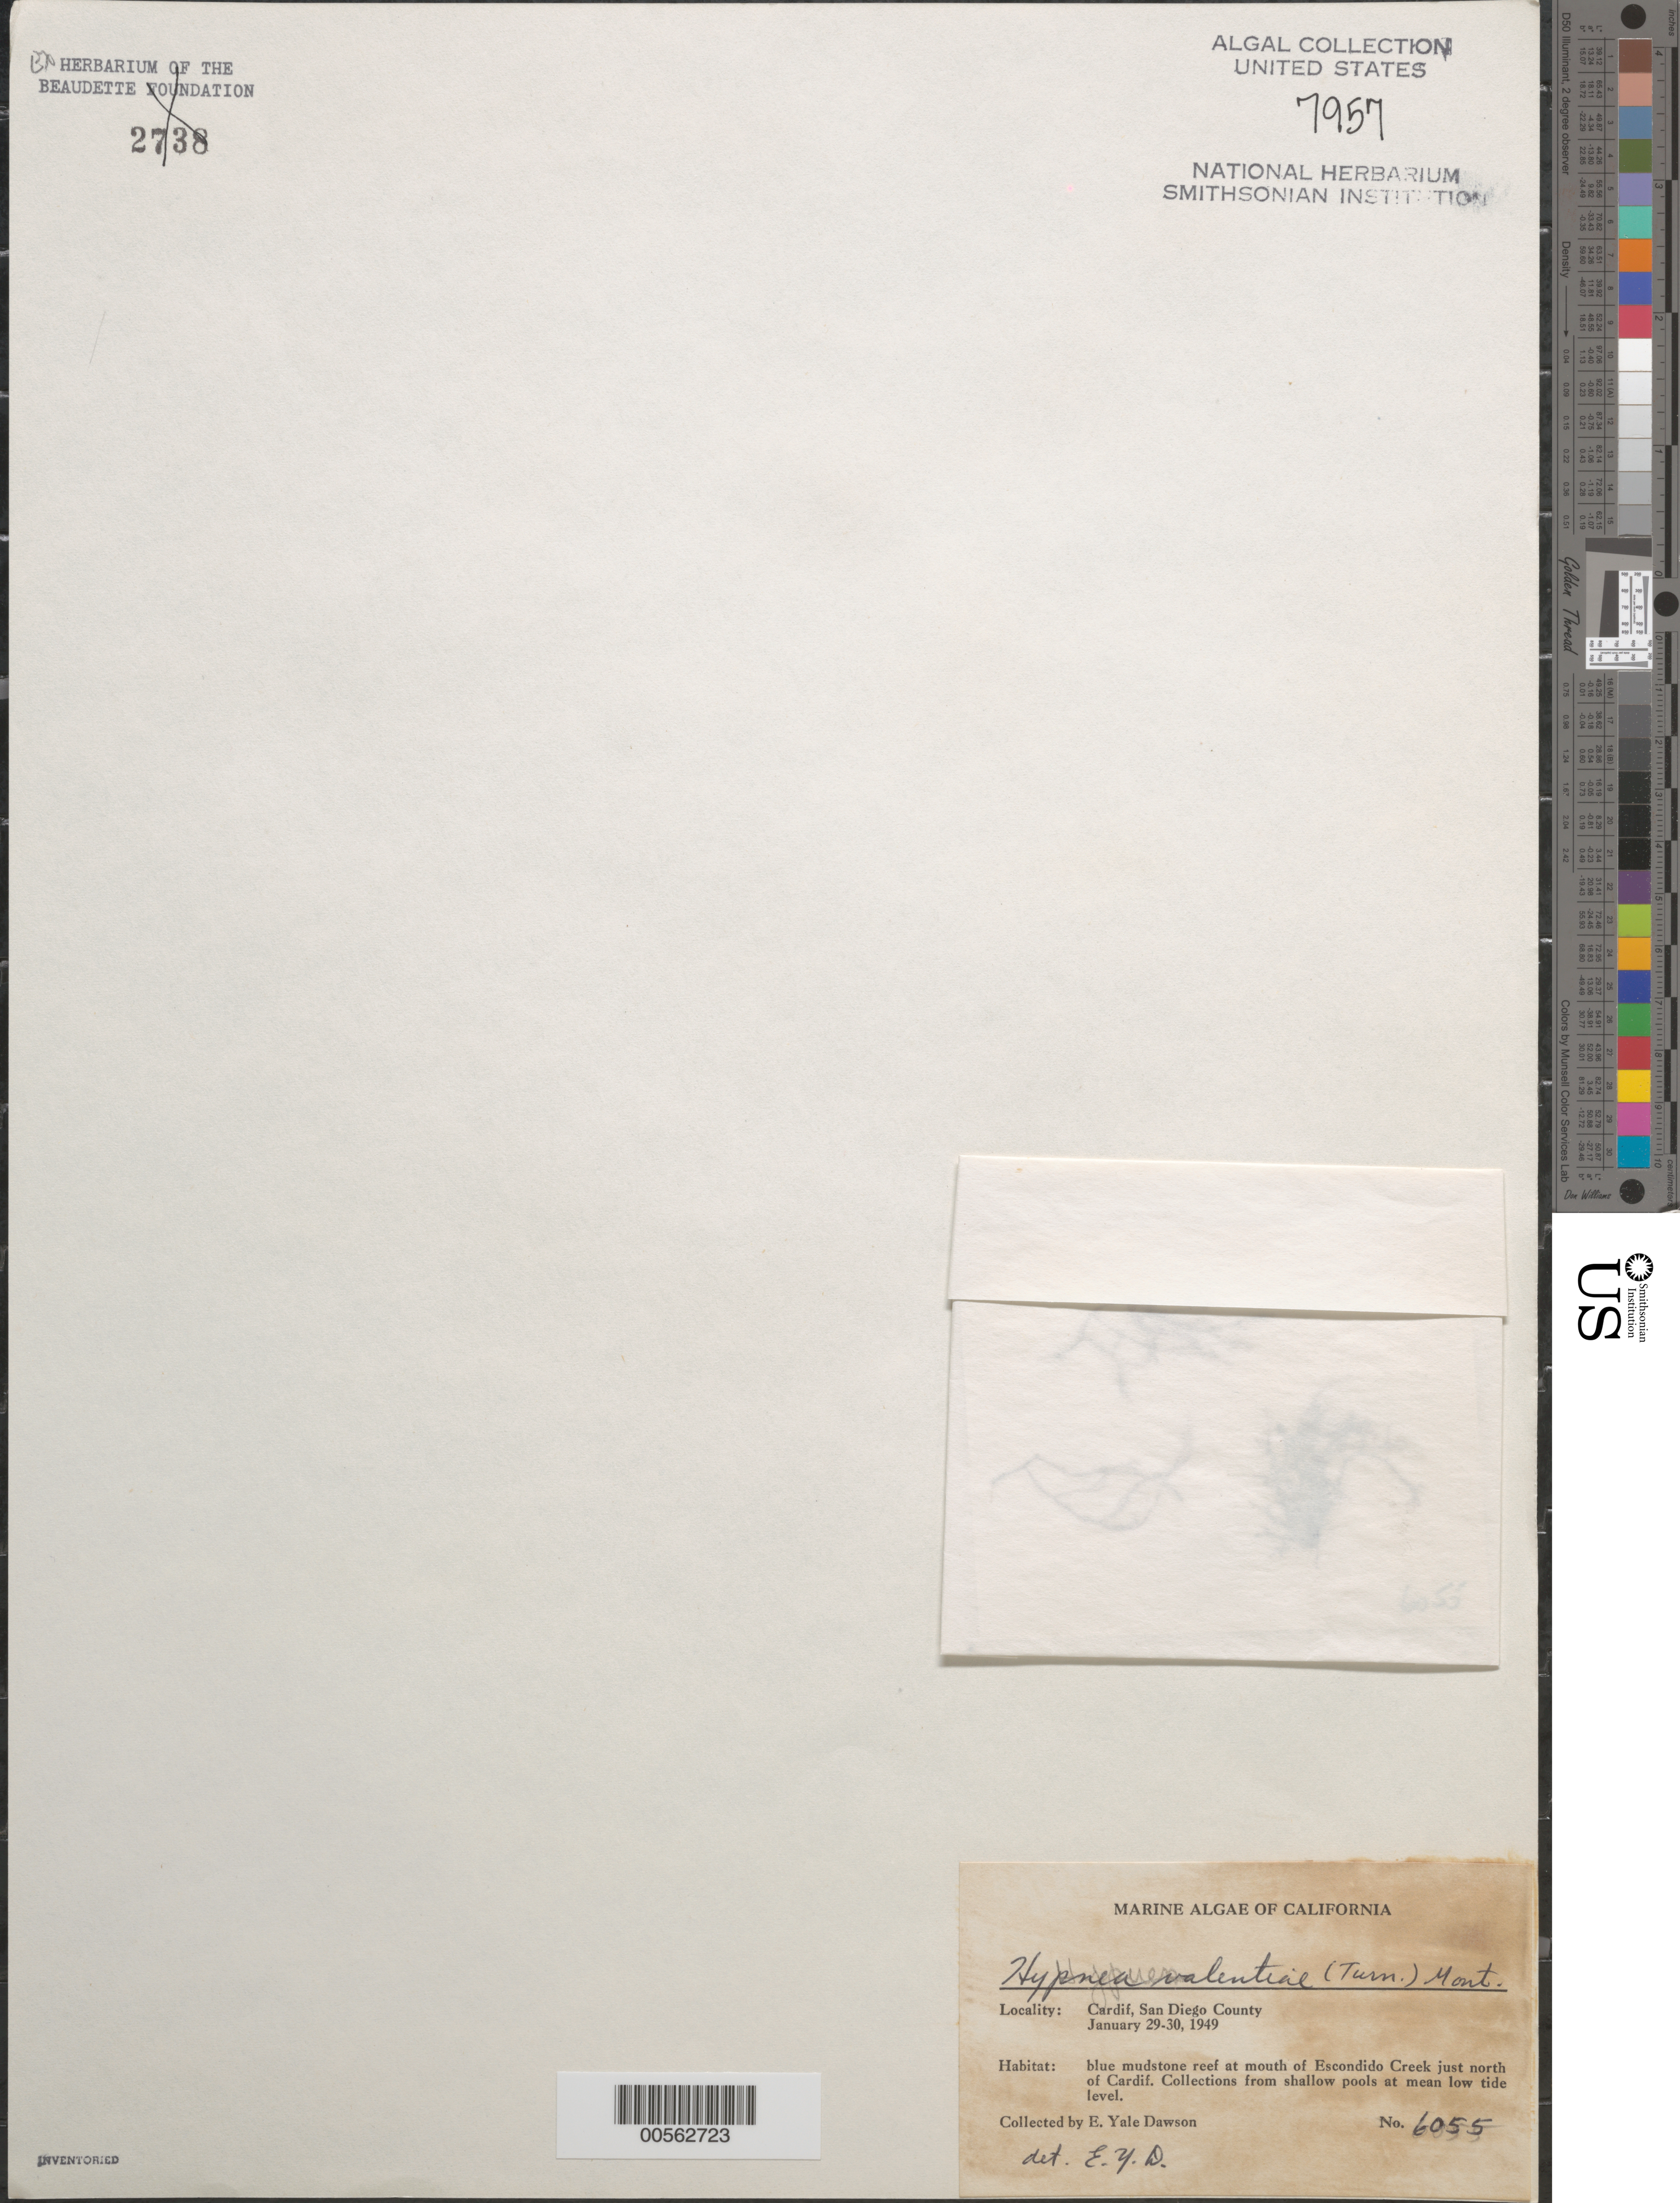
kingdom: Plantae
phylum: Rhodophyta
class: Florideophyceae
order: Gigartinales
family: Cystocloniaceae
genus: Hypnea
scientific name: Hypnea valentiae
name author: (Turner) Mont.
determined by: Dawson, E. Y.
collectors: E. Y. Dawson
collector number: EYD 6055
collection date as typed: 29 Jan 1949 TO 30 Jan 1949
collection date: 1949-01-29/1949-01-30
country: United States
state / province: California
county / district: San Diego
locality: Escondido Creek mouth, just north of Cardiff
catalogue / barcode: US 7957